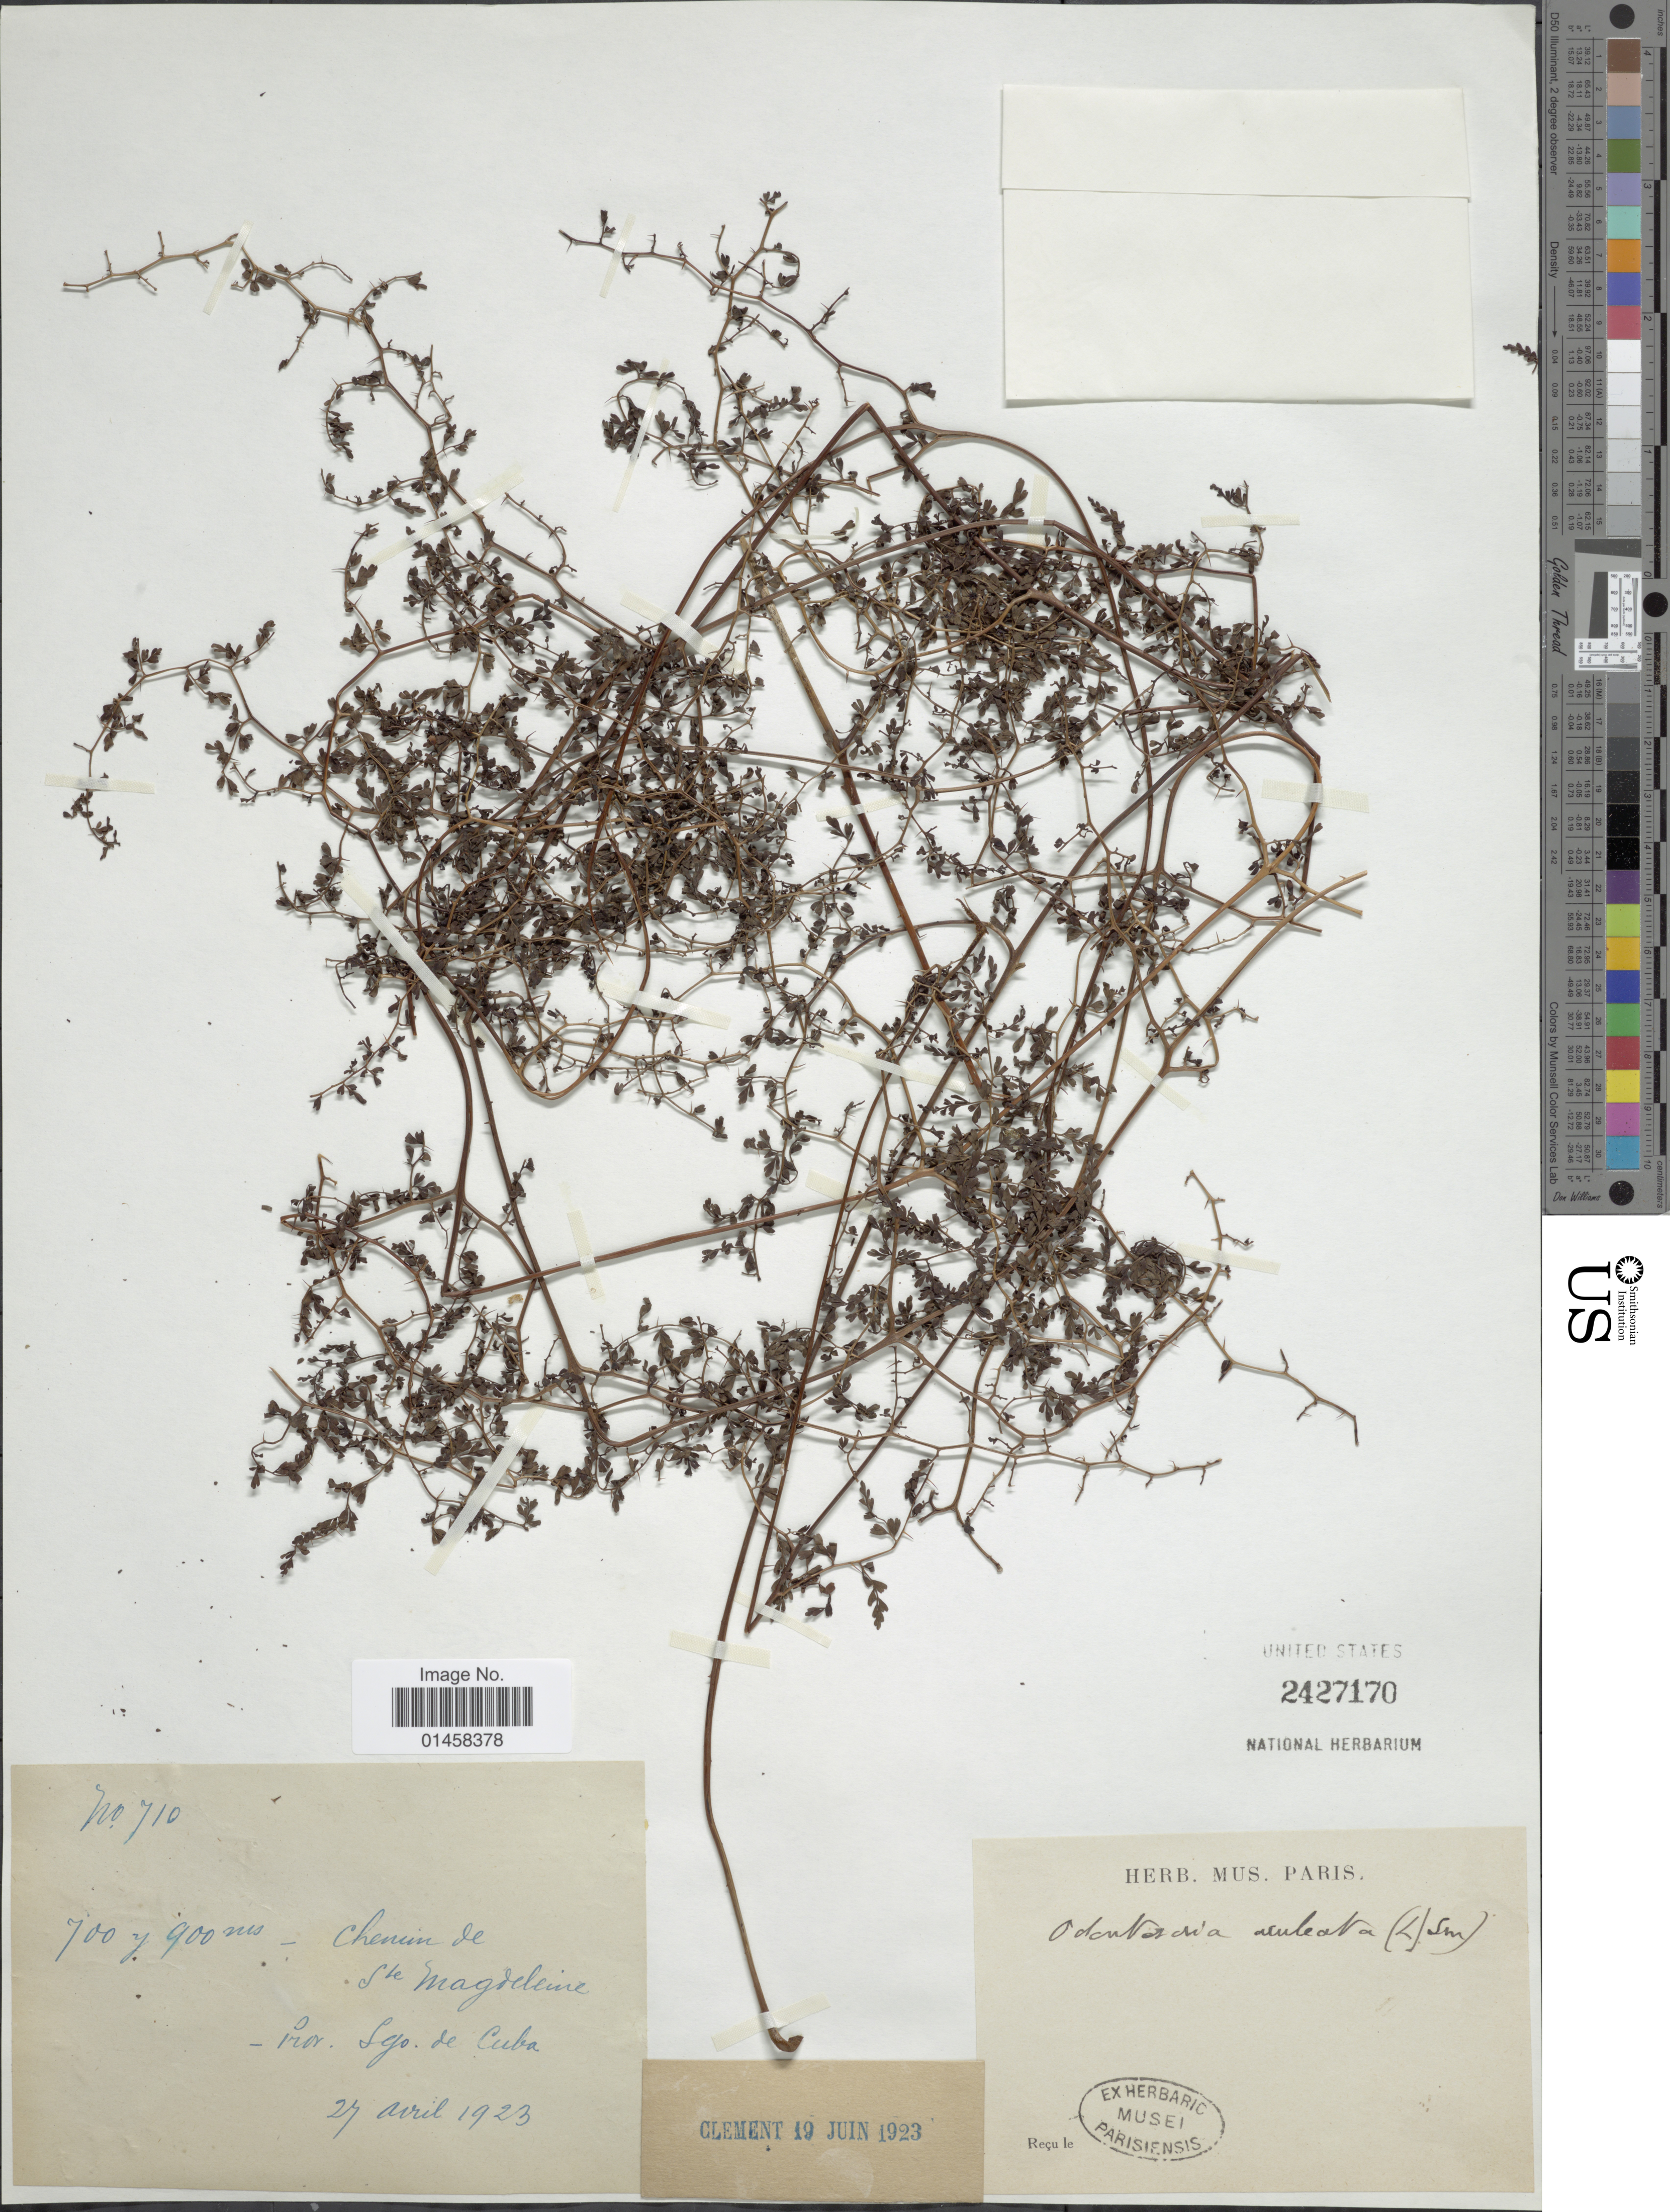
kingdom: Plantae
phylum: Tracheophyta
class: Polypodiopsida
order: Polypodiales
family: Lindsaeaceae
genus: Odontosoria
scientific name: Odontosoria aculeata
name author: (L.) J. Sm.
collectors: ex herb. Mus. Paris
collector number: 710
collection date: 1923-04-24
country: Cuba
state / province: Santiago de Cuba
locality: Chemin de Ste Magdeleine, Prov. Sgo de Cuba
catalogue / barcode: US 2427170